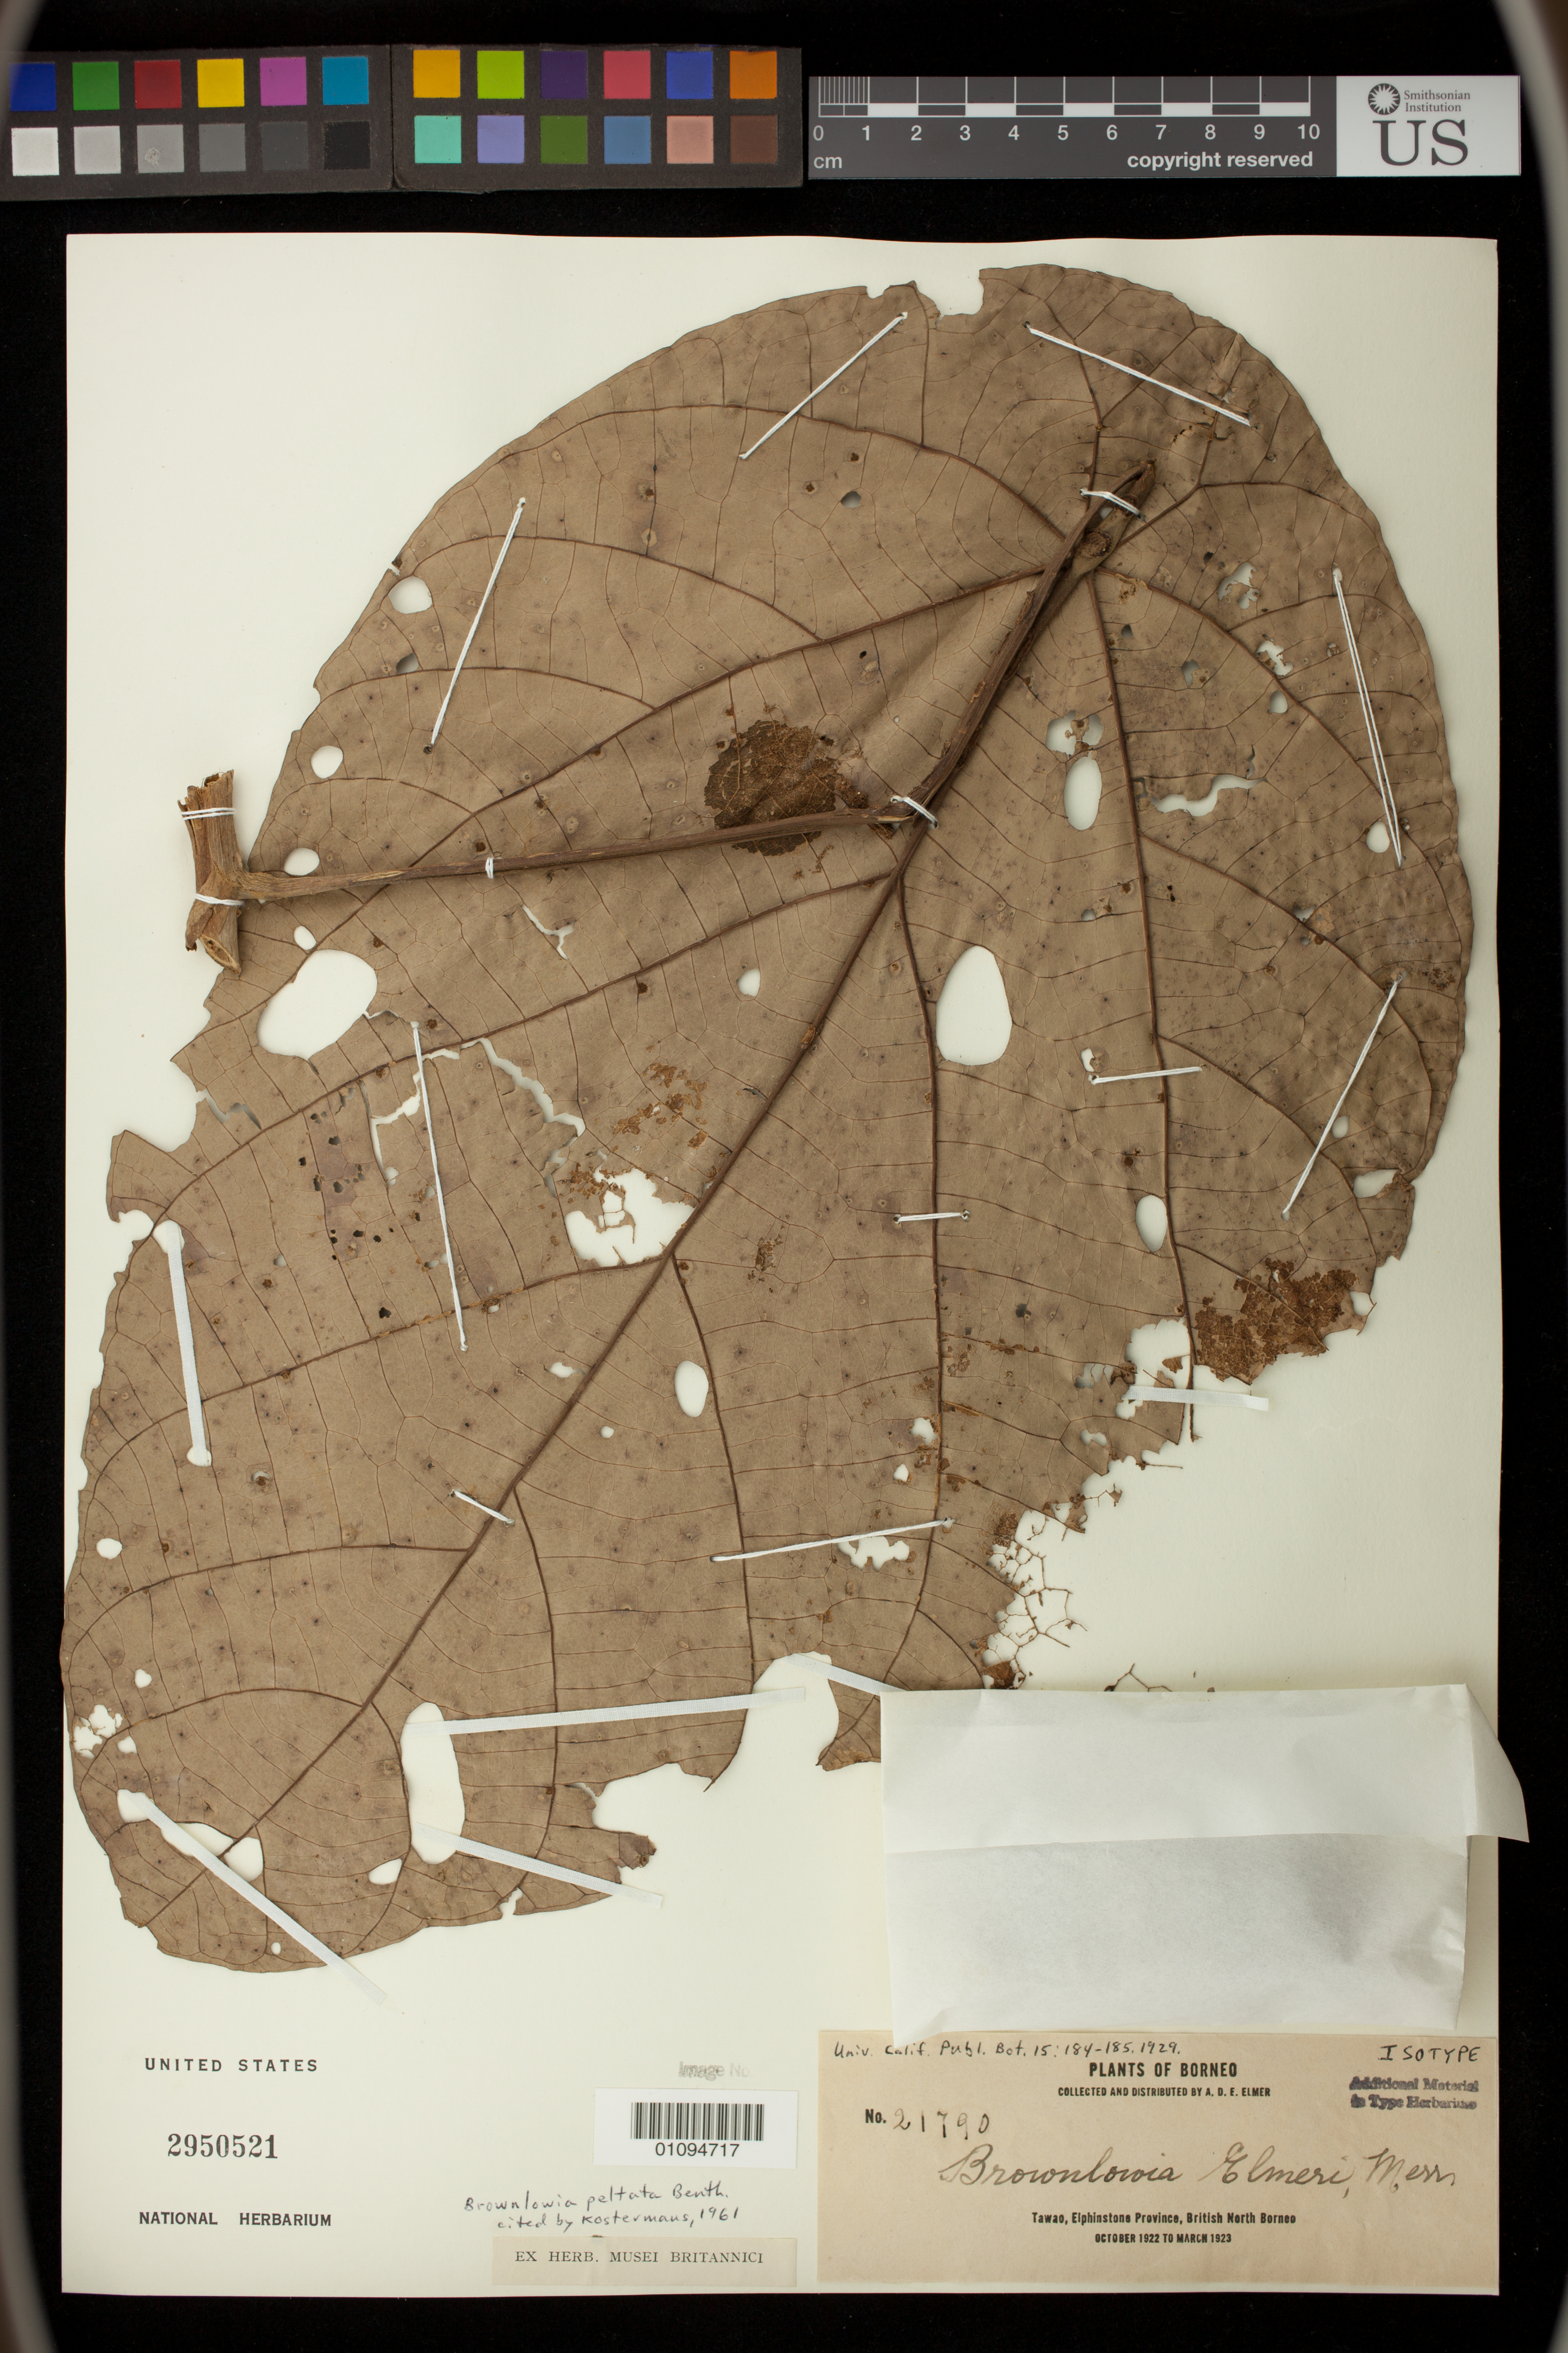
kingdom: Plantae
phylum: Tracheophyta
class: Magnoliopsida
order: Malvales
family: Malvaceae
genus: Brownlowia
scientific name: Brownlowia elmeri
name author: Merr.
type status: Isotype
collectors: A. D. E. Elmer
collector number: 21790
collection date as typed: Oct 1922 to -- Mar 1923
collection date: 1922-10/1923-03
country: Malaysia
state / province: Sabah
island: Borneo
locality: Tawao, Elphinstone Province.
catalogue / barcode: US 2950521